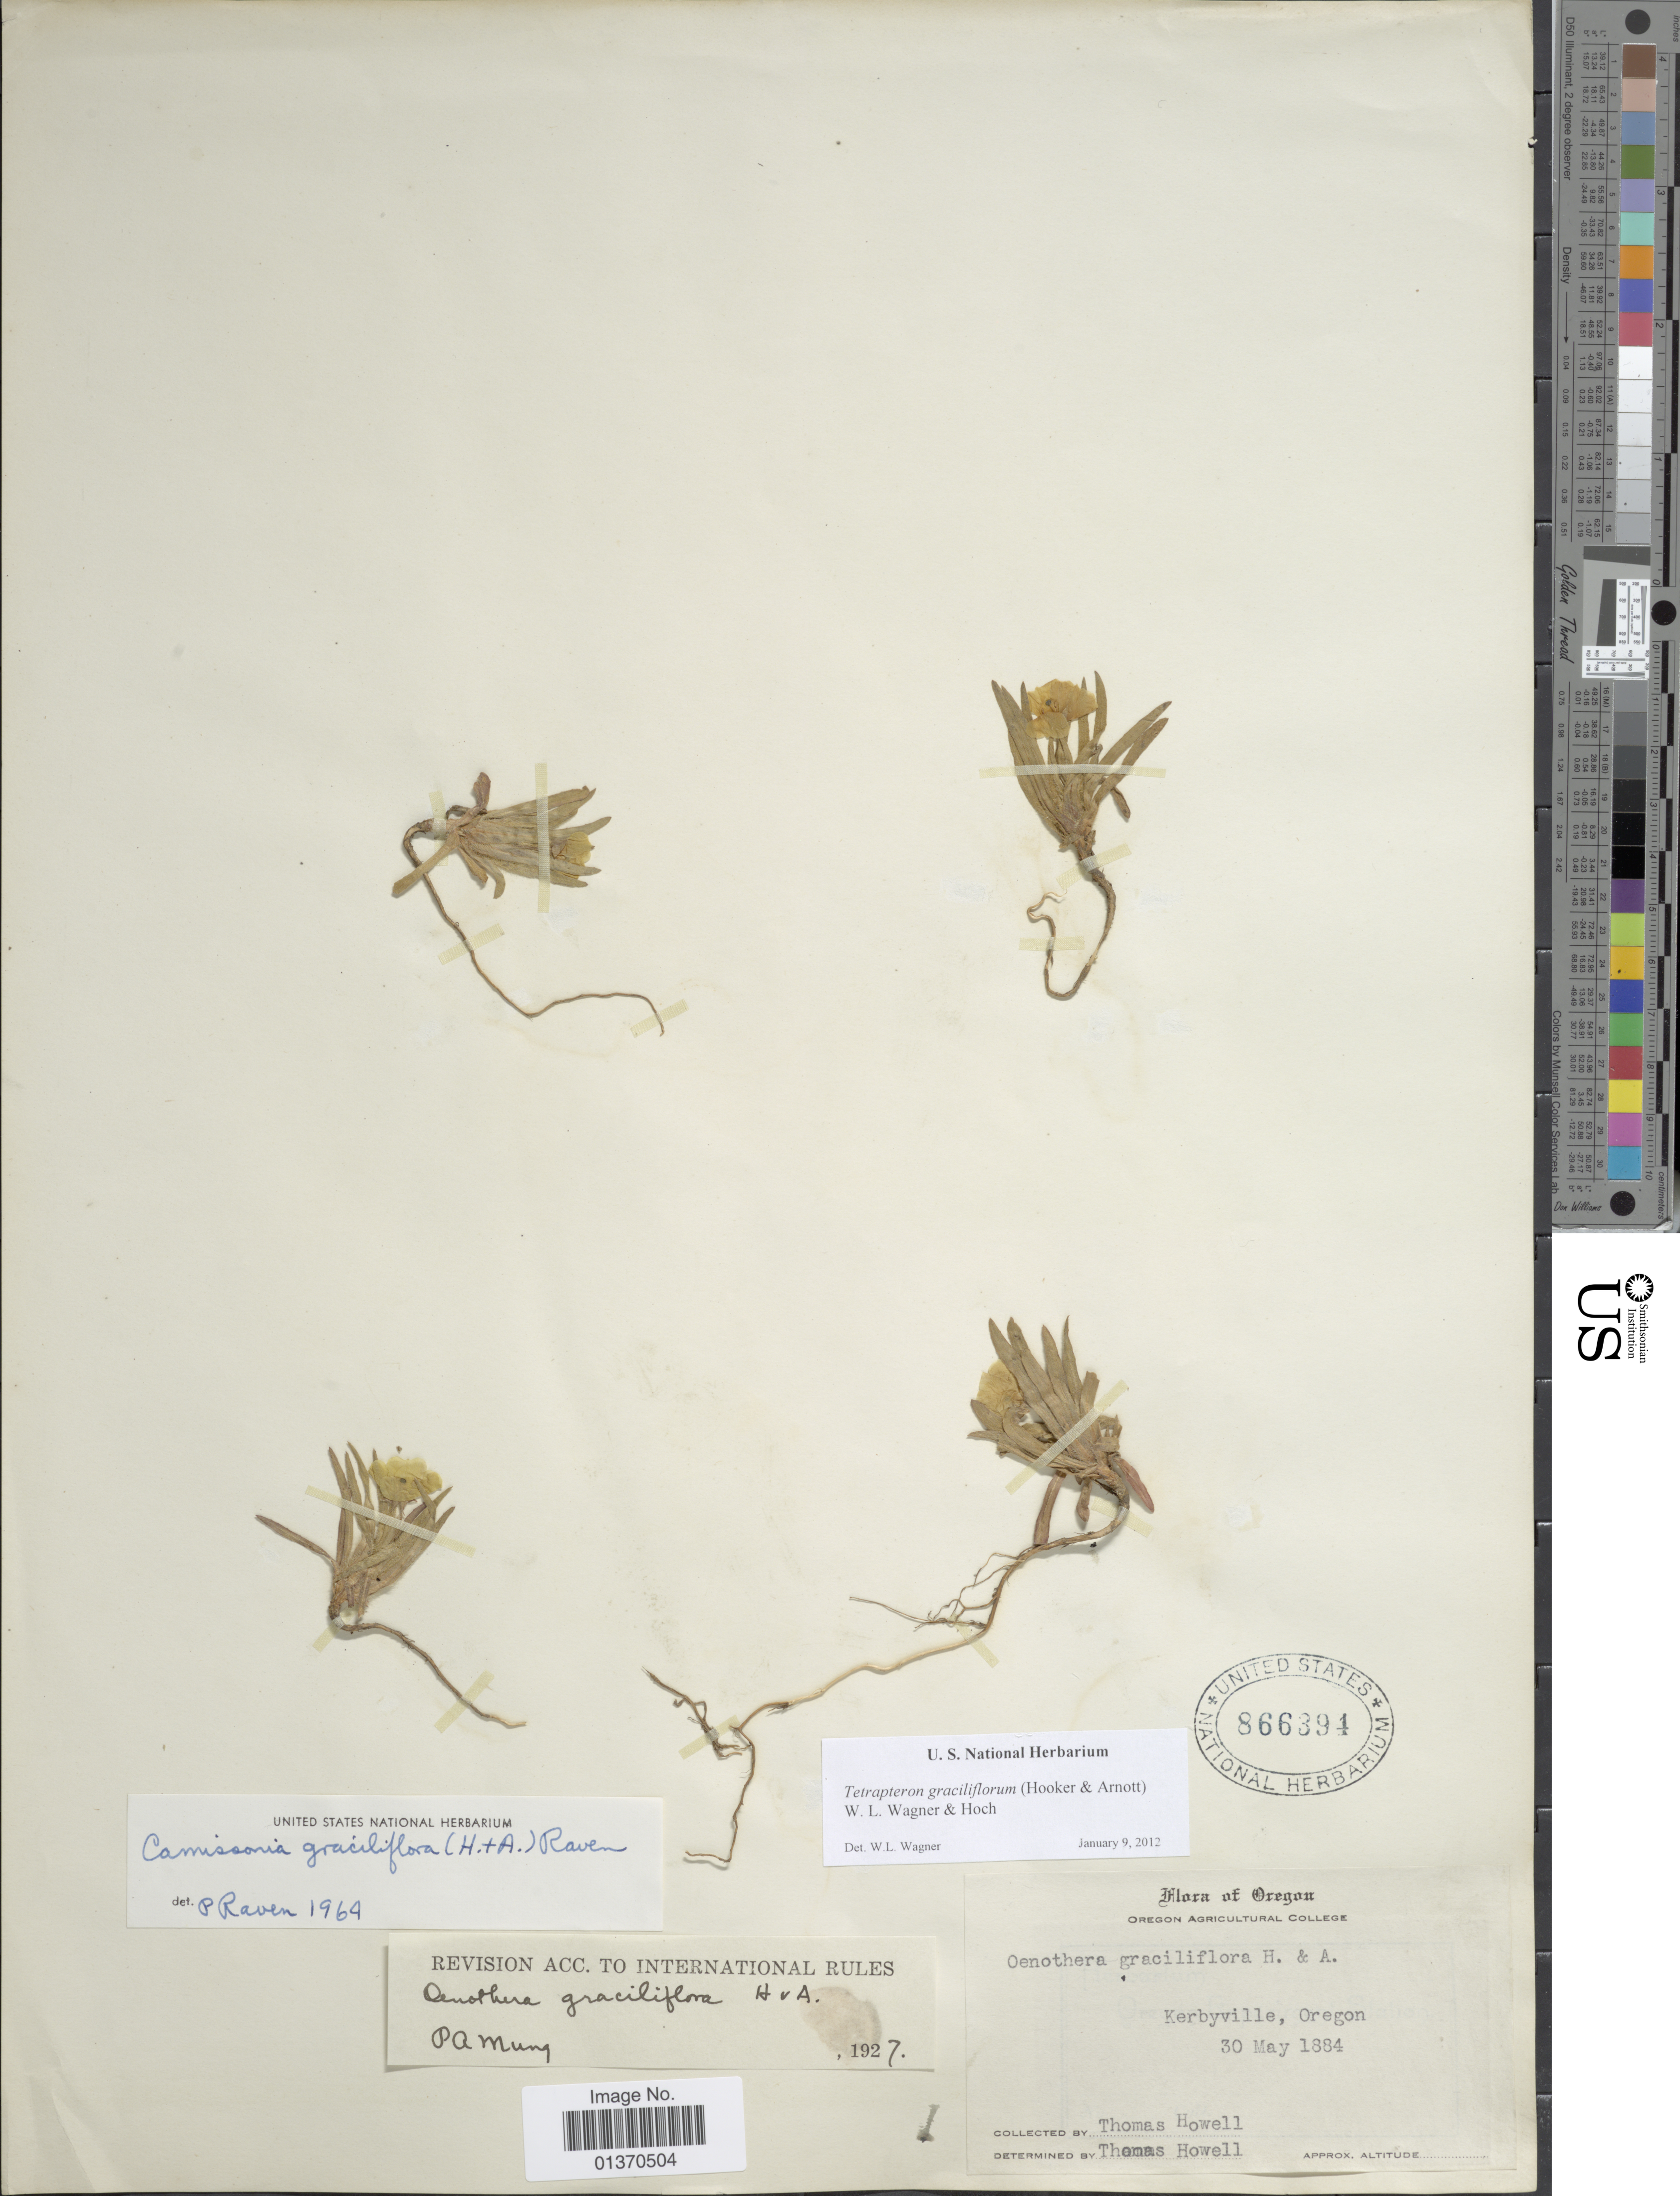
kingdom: Plantae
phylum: Tracheophyta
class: Magnoliopsida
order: Myrtales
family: Onagraceae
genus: Tetrapteron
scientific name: Tetrapteron graciliflorum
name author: (Hook. & Arn.) W.L. Wagner & Hoch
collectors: T. Howell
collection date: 1884-05-30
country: United States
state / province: Oregon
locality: Kerbyville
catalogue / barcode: US 866394